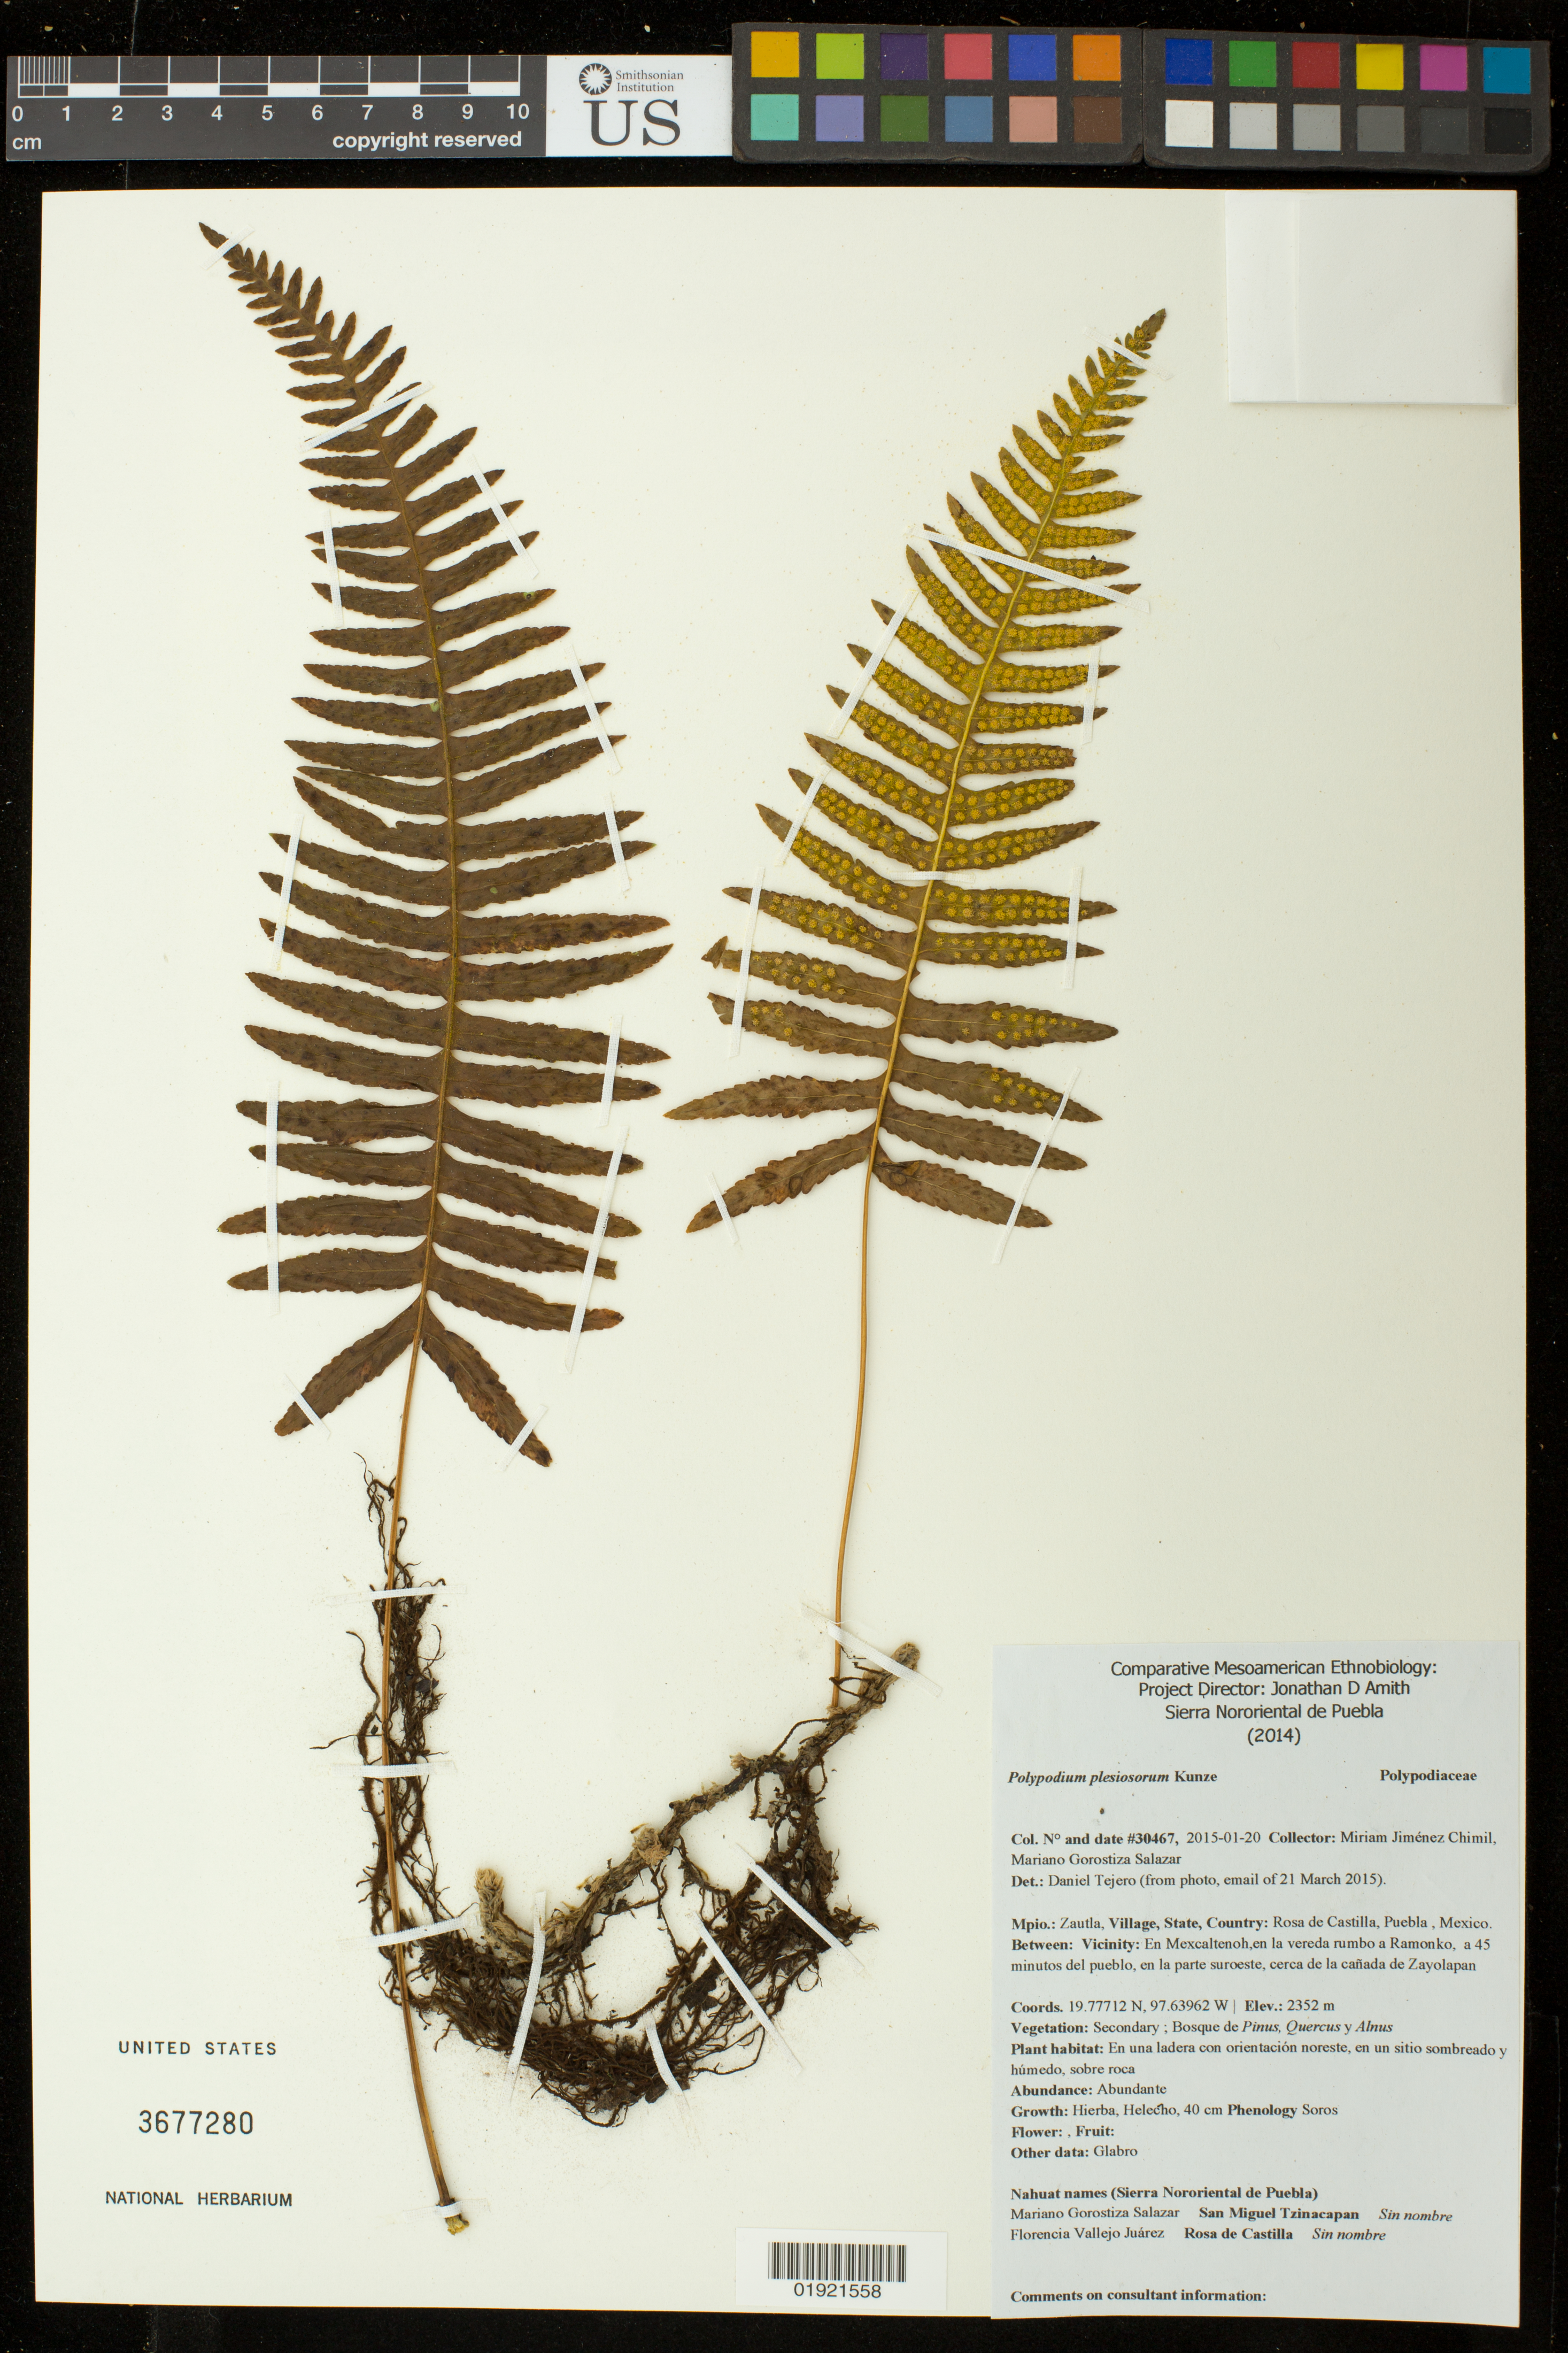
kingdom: Plantae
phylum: Tracheophyta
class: Polypodiopsida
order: Polypodiales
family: Polypodiaceae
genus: Polypodium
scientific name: Polypodium plesiosorum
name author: Kunze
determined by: Tejero-Díez, [J.] Daniel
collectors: M. Jiménez Chimil & M. Salazar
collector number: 30467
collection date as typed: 2015-01-20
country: Mexico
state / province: Puebla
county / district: Zautla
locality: Rosa de Castilla, Puebla, Mexico. En Mexcaltenoh, en la vereda rumbo a Ramonko, a 45 minutos del pueblo, en la parte suroeste, cerca de la canada de Zayolapan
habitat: Secondary; Bosque de Pinus, Quercus y Alnus, en una ladera con orientacion noreste, en un sitio sombreado y humedo, sobre roca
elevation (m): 2352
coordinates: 19.77712 N, 97.63962 W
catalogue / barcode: US 3677280